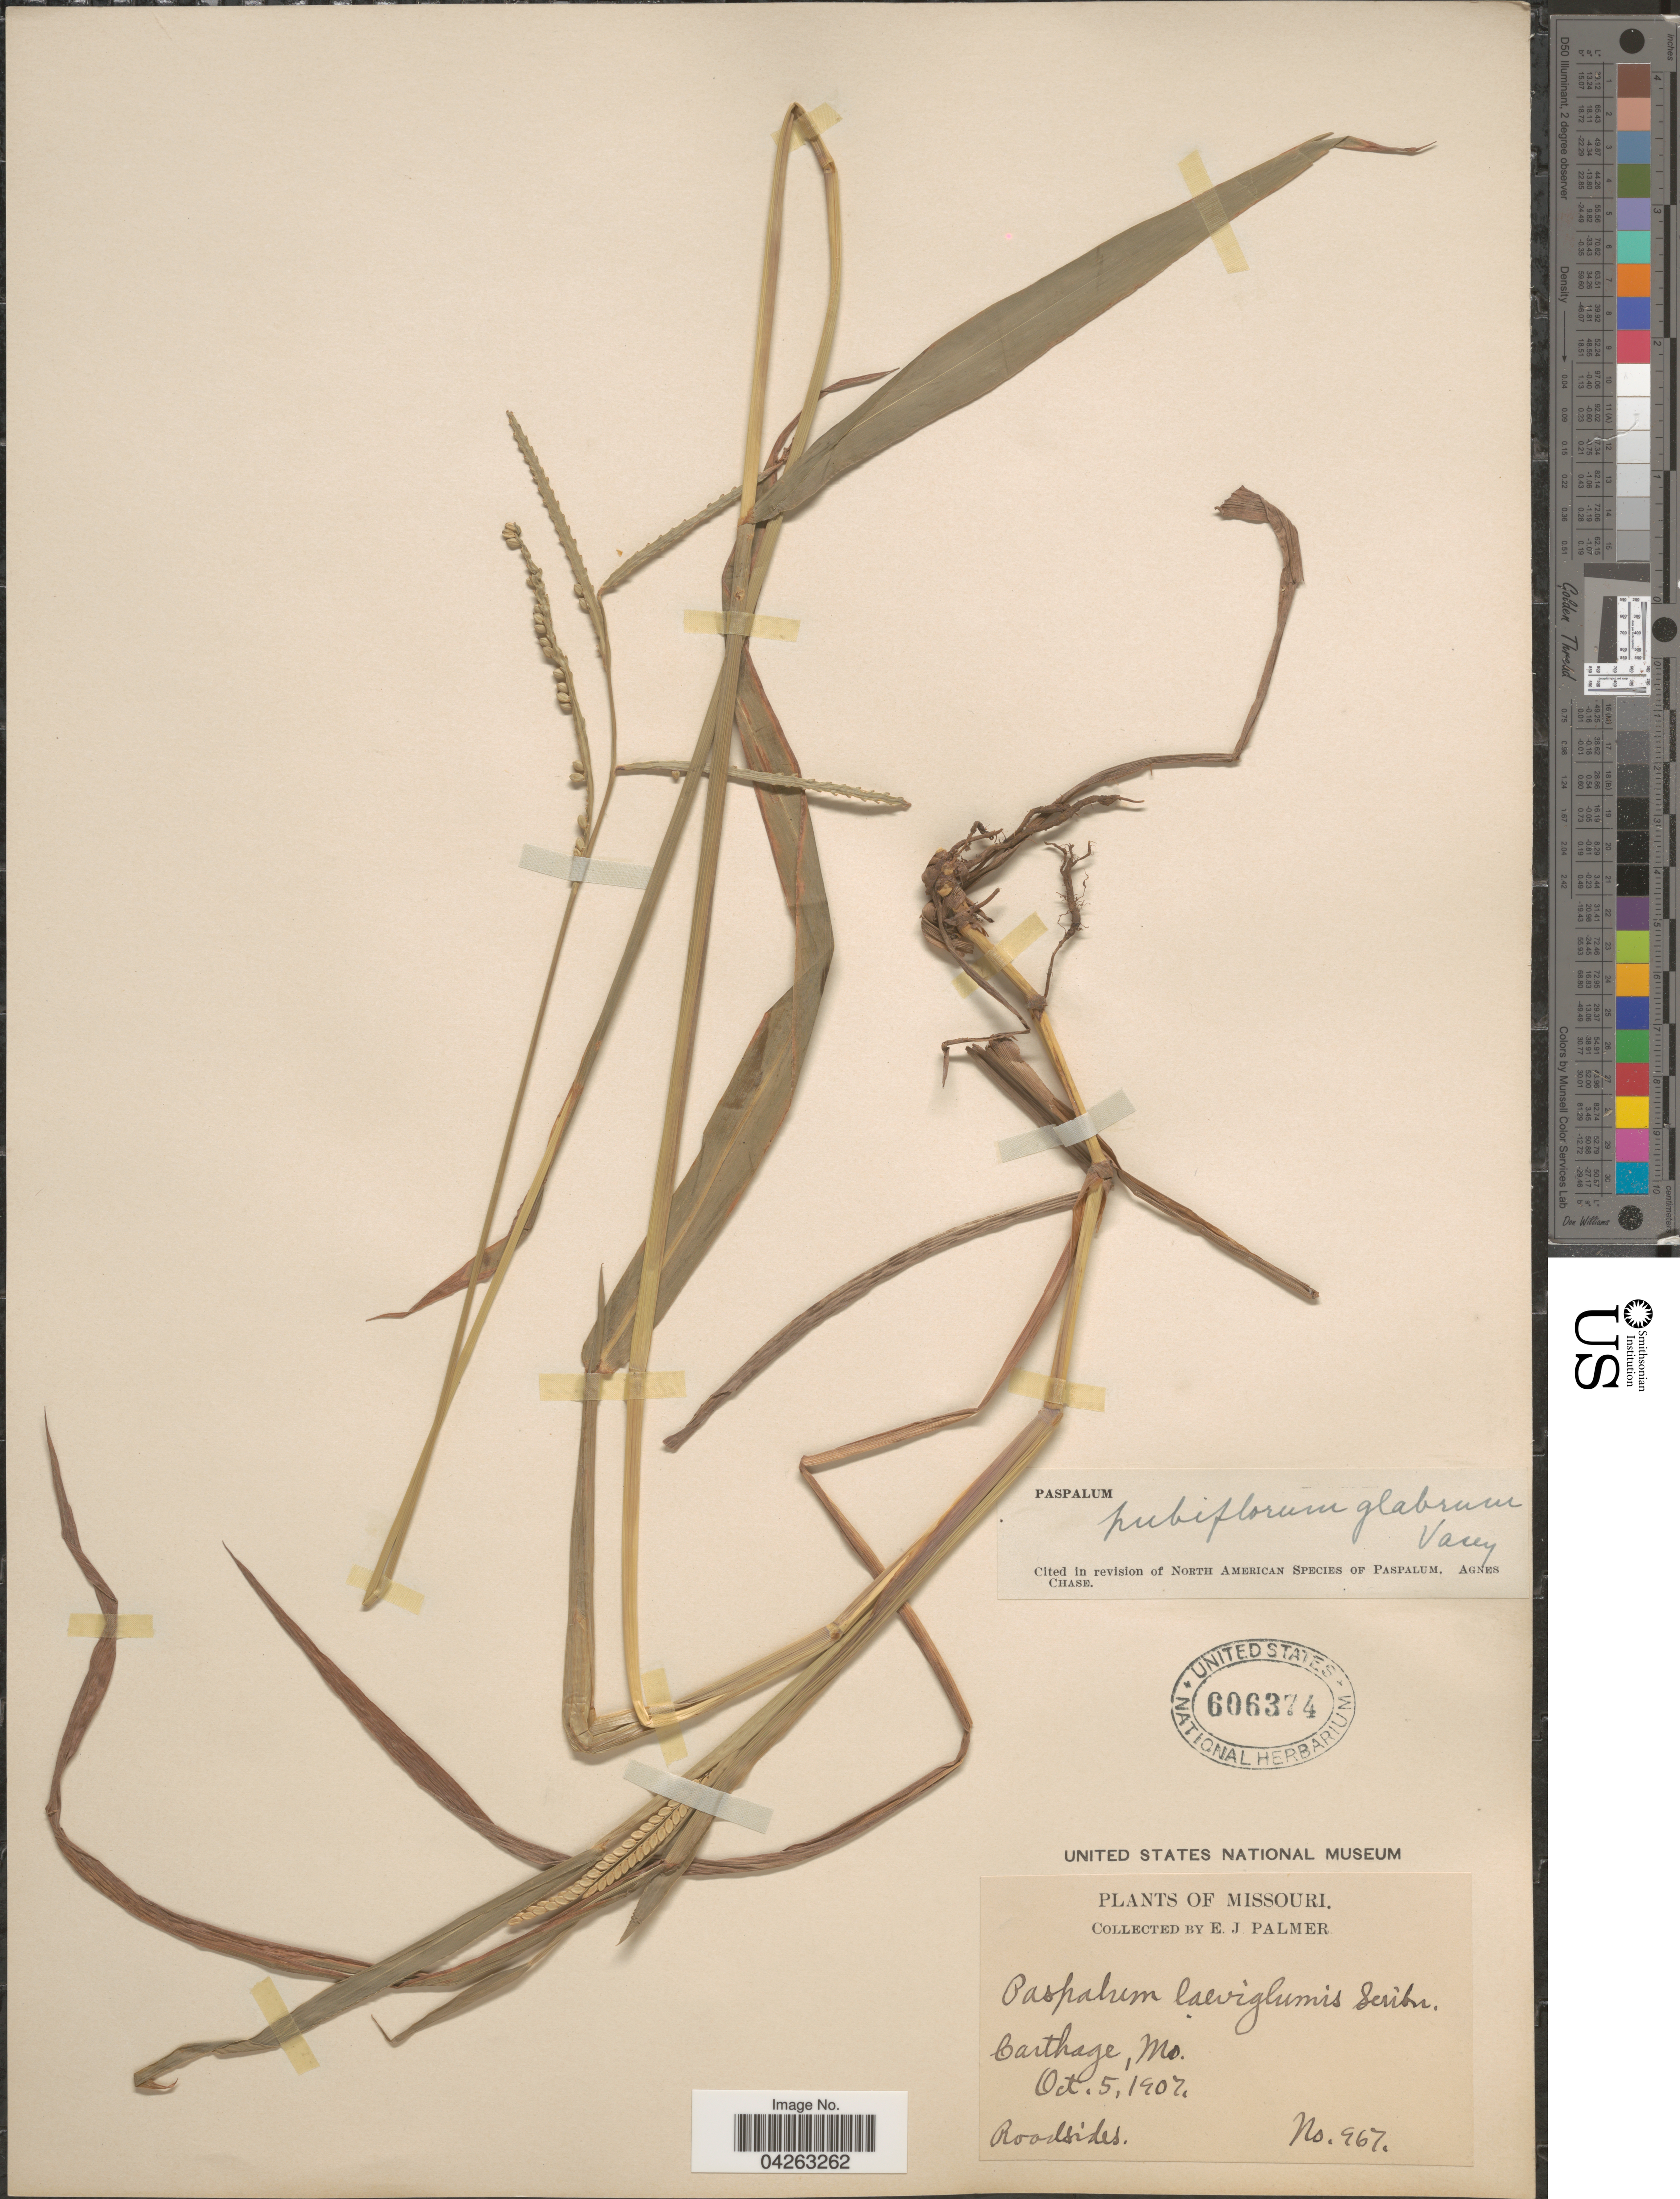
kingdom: Plantae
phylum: Tracheophyta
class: Liliopsida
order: Poales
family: Poaceae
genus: Paspalum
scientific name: Paspalum pubiflorum var. glabrum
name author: Vasey ex Scribn.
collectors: E. J. Palmer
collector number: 967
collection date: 1907-10-05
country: United States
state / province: Missouri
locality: Carthage.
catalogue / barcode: US 606374